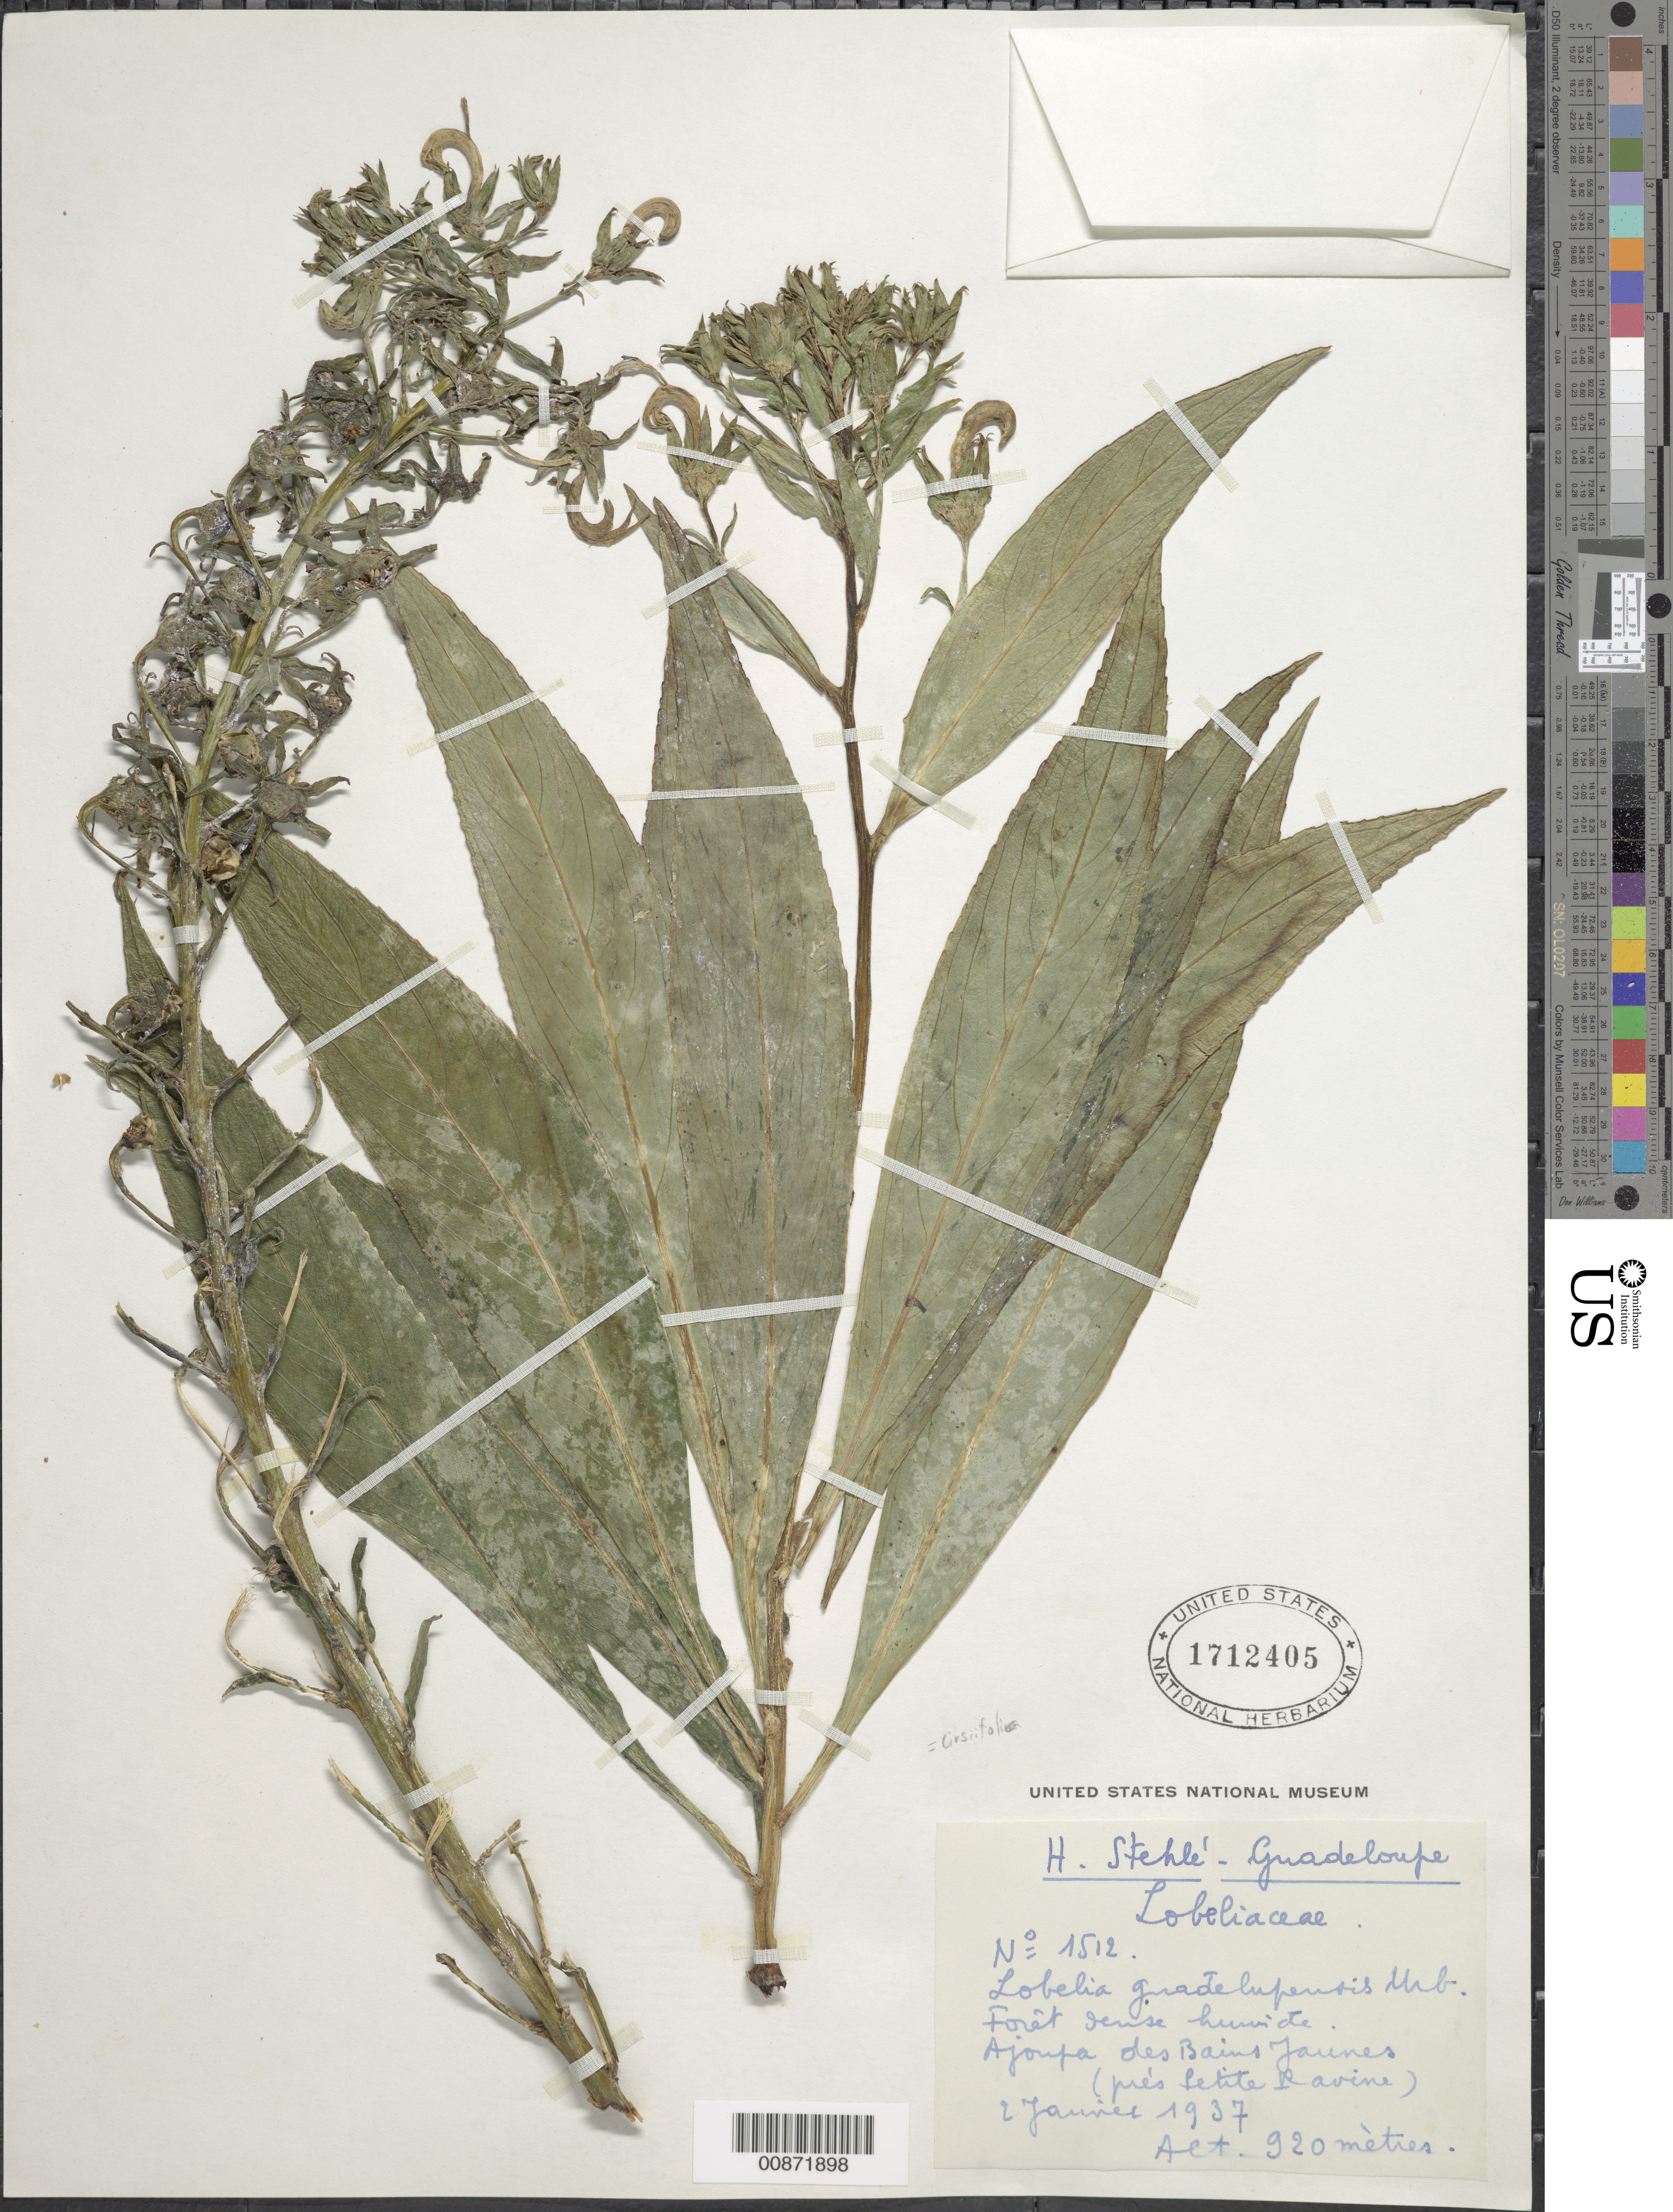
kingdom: Plantae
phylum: Tracheophyta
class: Magnoliopsida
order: Asterales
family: Campanulaceae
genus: Lobelia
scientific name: Lobelia cirsiifolia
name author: Lam.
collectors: H. Stehlé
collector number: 1512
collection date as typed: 02 Jan 1937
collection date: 1937-01-02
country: Guadeloupe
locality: Ajoupa des Bains Jaunes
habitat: Montane. In rainforest, near small ravine.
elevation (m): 920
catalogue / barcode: US 1712405